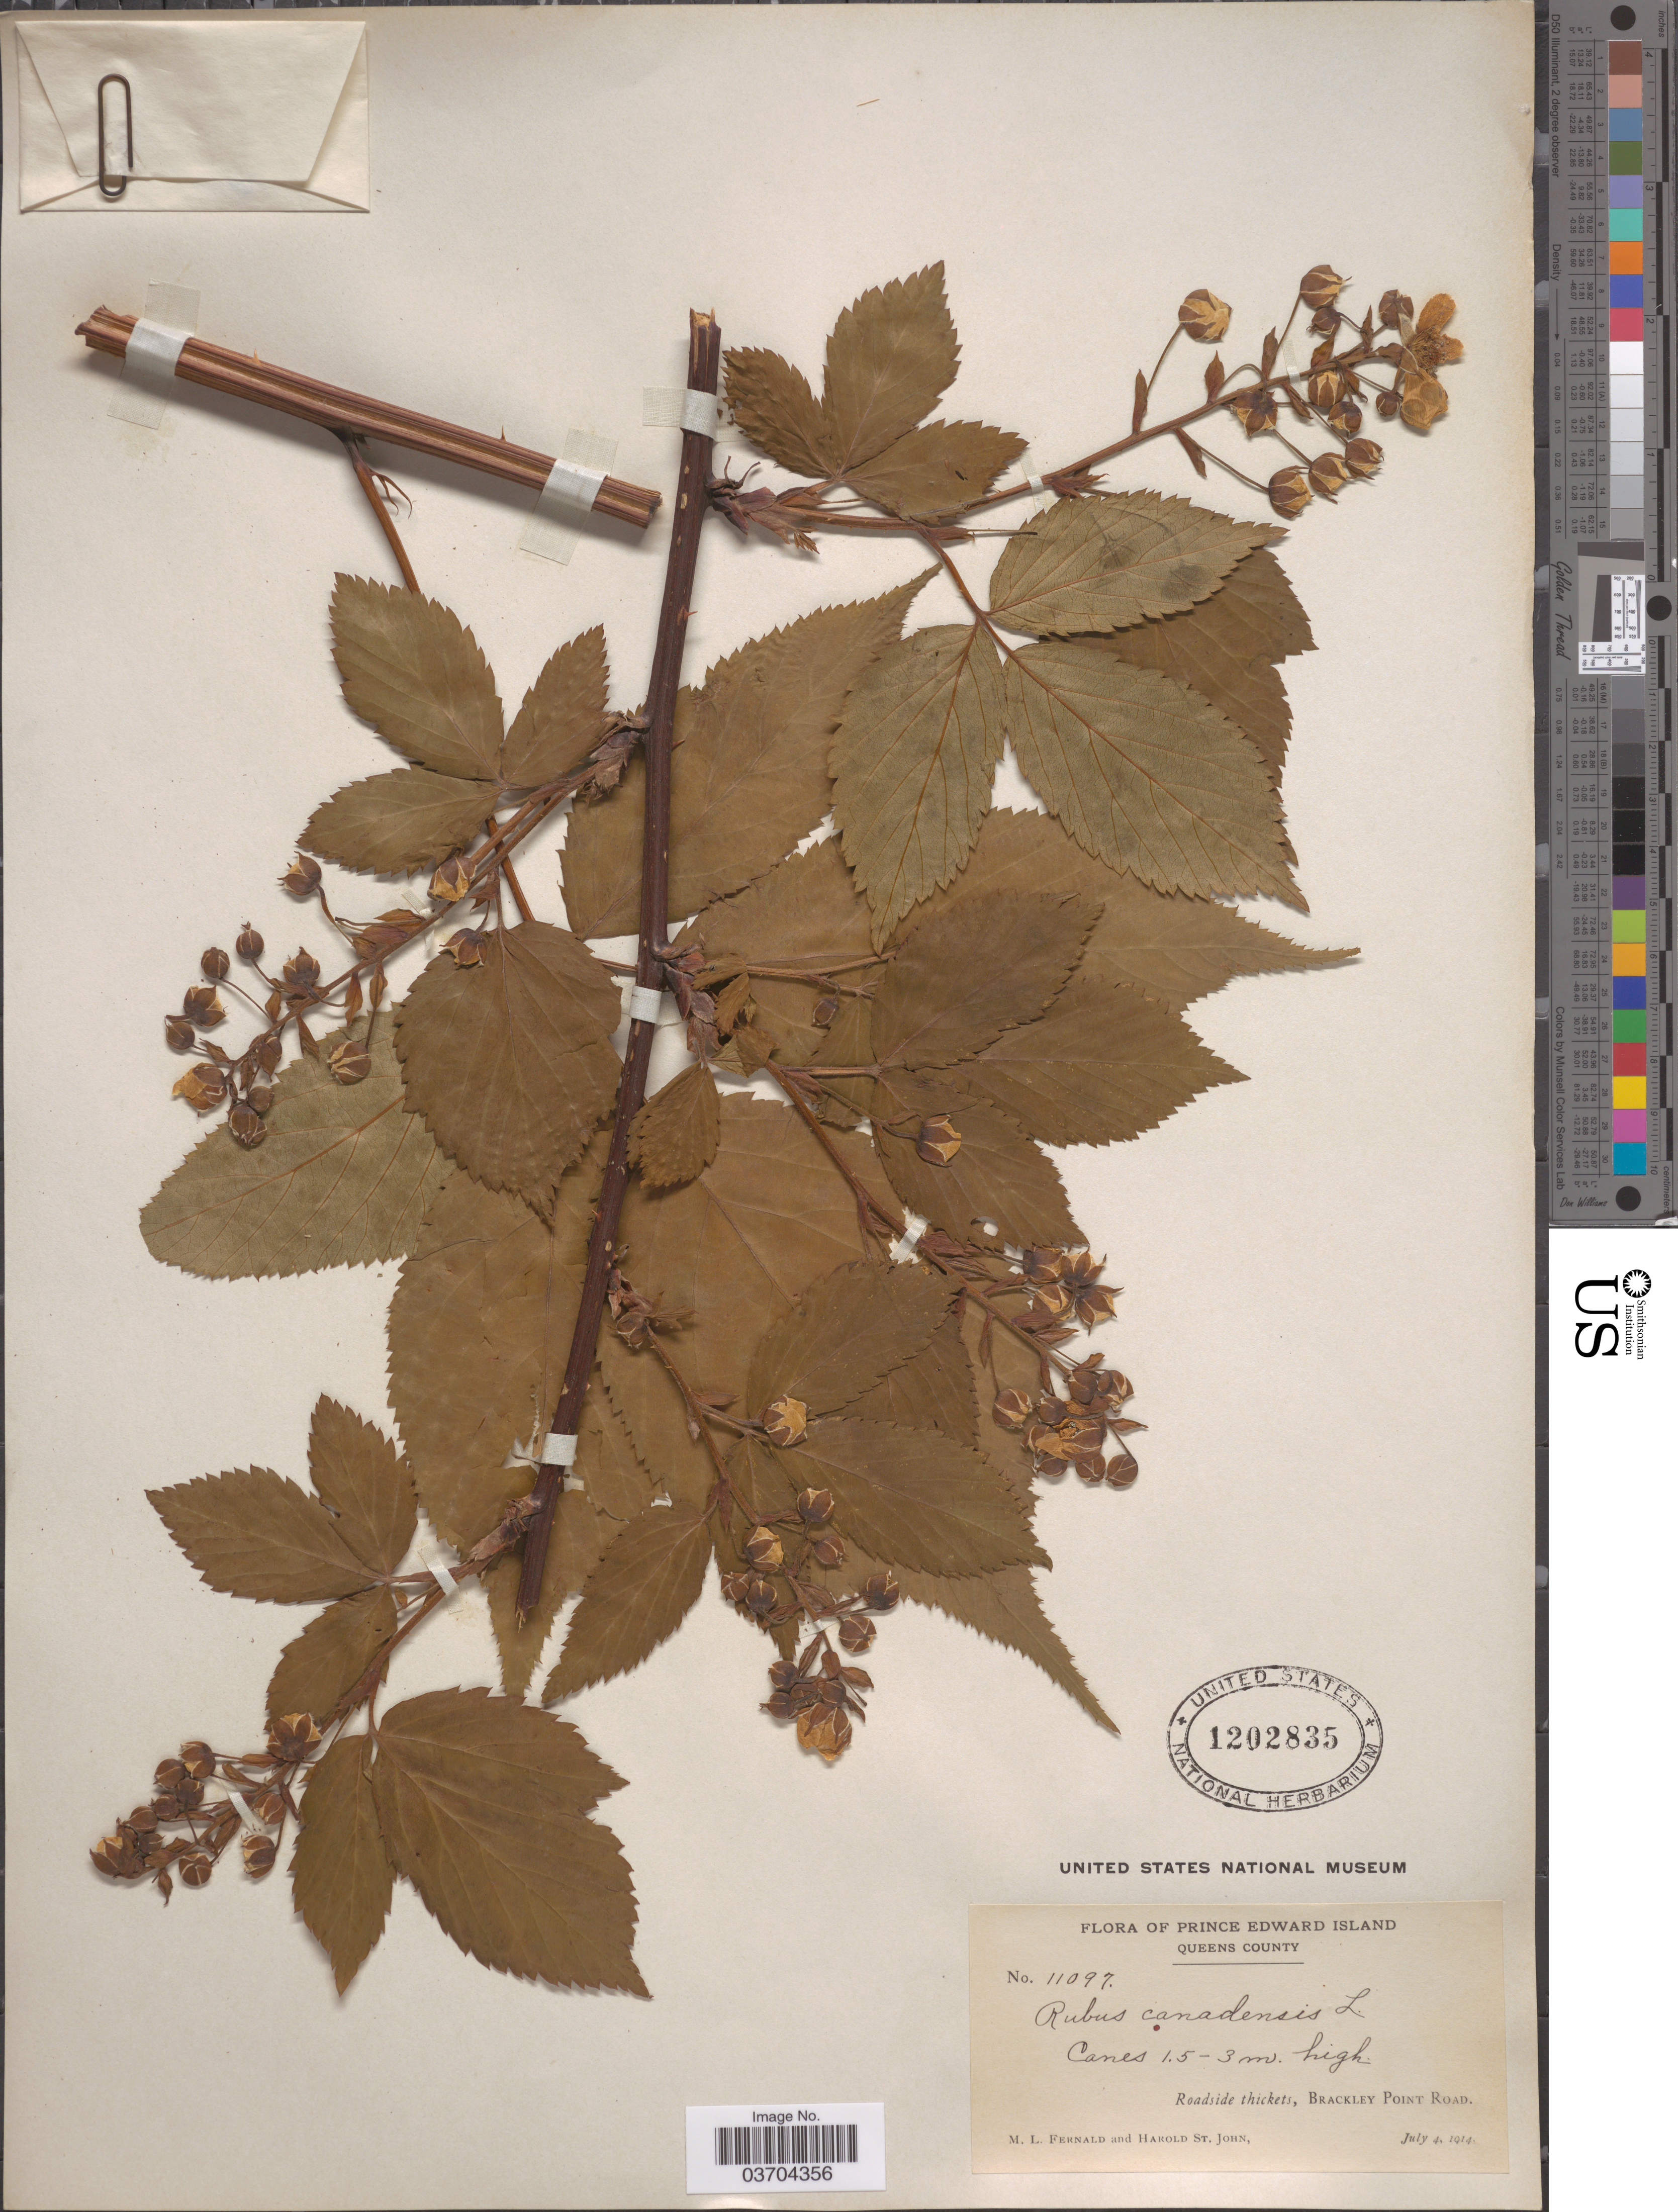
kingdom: Plantae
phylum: Tracheophyta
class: Magnoliopsida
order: Rosales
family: Rosaceae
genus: Rubus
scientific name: Rubus canadensis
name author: L.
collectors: M. L. Fernald & H. St. John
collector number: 11097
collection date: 1914-07-04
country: Canada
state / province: Prince Edward Island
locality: Queens County. Roadside thickets, Brackley Point Road.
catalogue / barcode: US 1202835